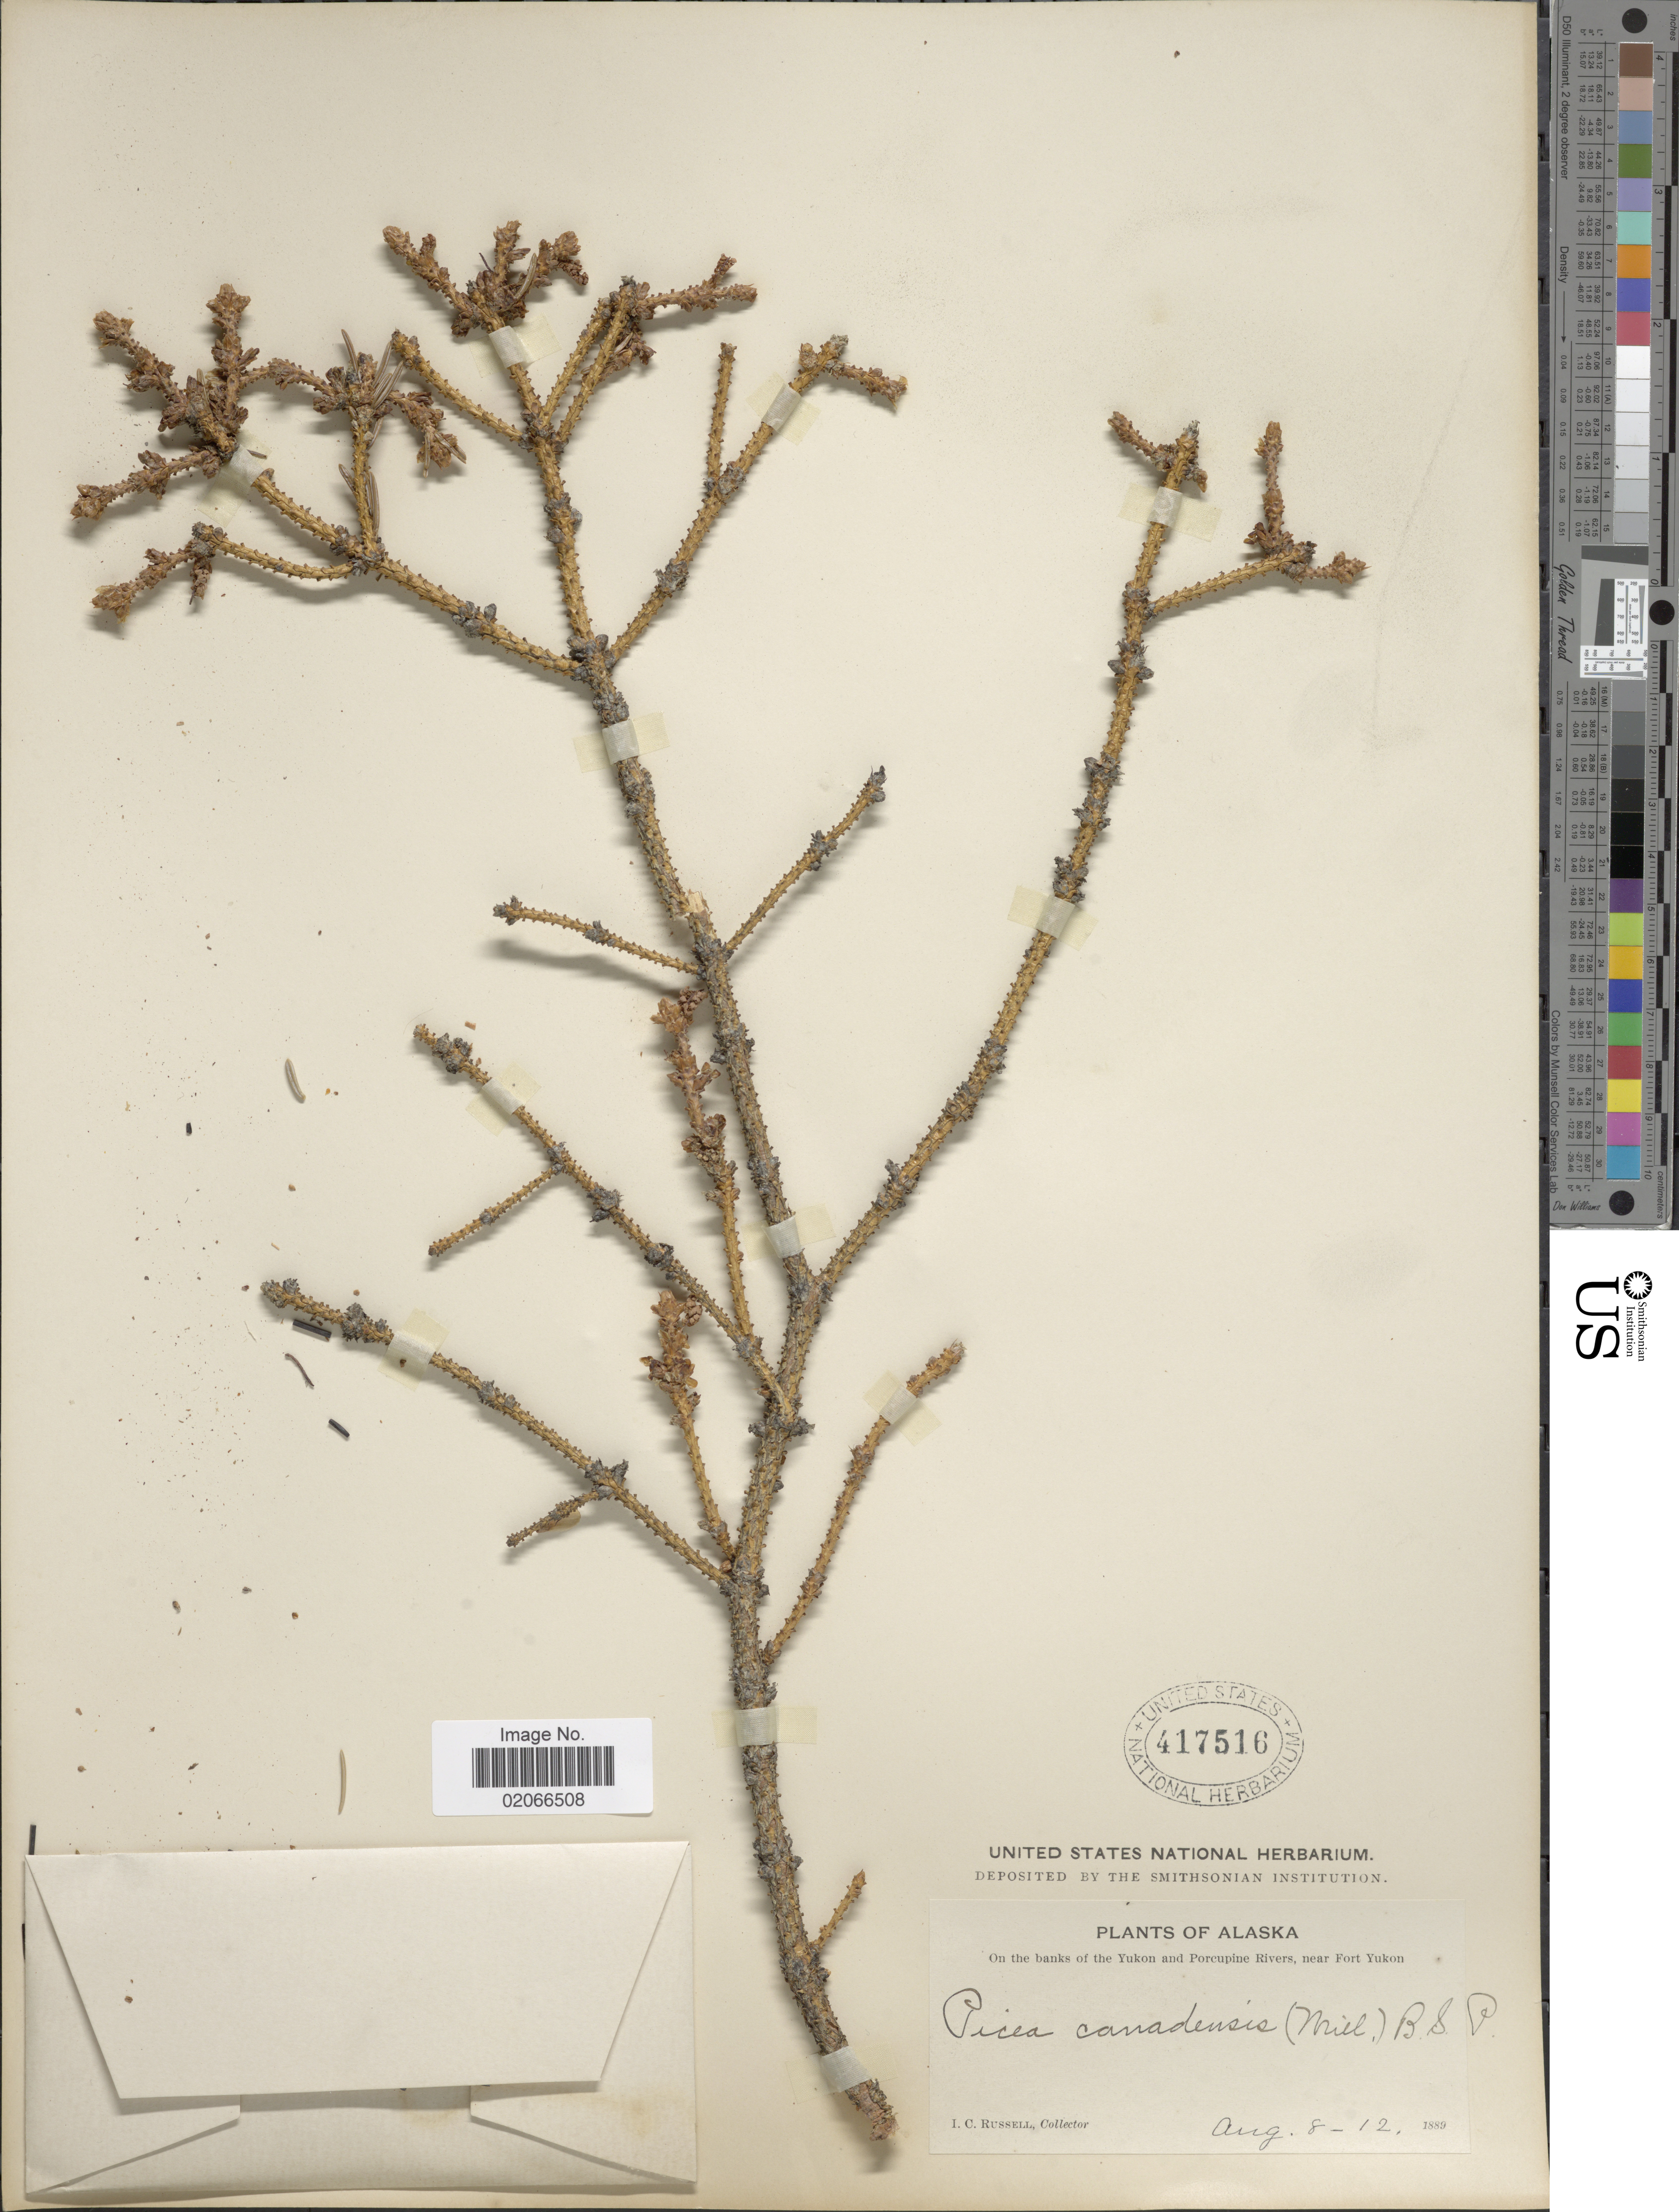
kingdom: Plantae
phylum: Tracheophyta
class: Pinopsida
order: Pinales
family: Pinaceae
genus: Picea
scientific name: Picea glauca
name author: (Moench) Voss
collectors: I. C. Russell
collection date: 1889-08-08/1889-08-12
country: United States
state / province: Alaska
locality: On the banks of the Yukon and Porcupine River, near Fort Yukon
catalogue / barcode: US 417516